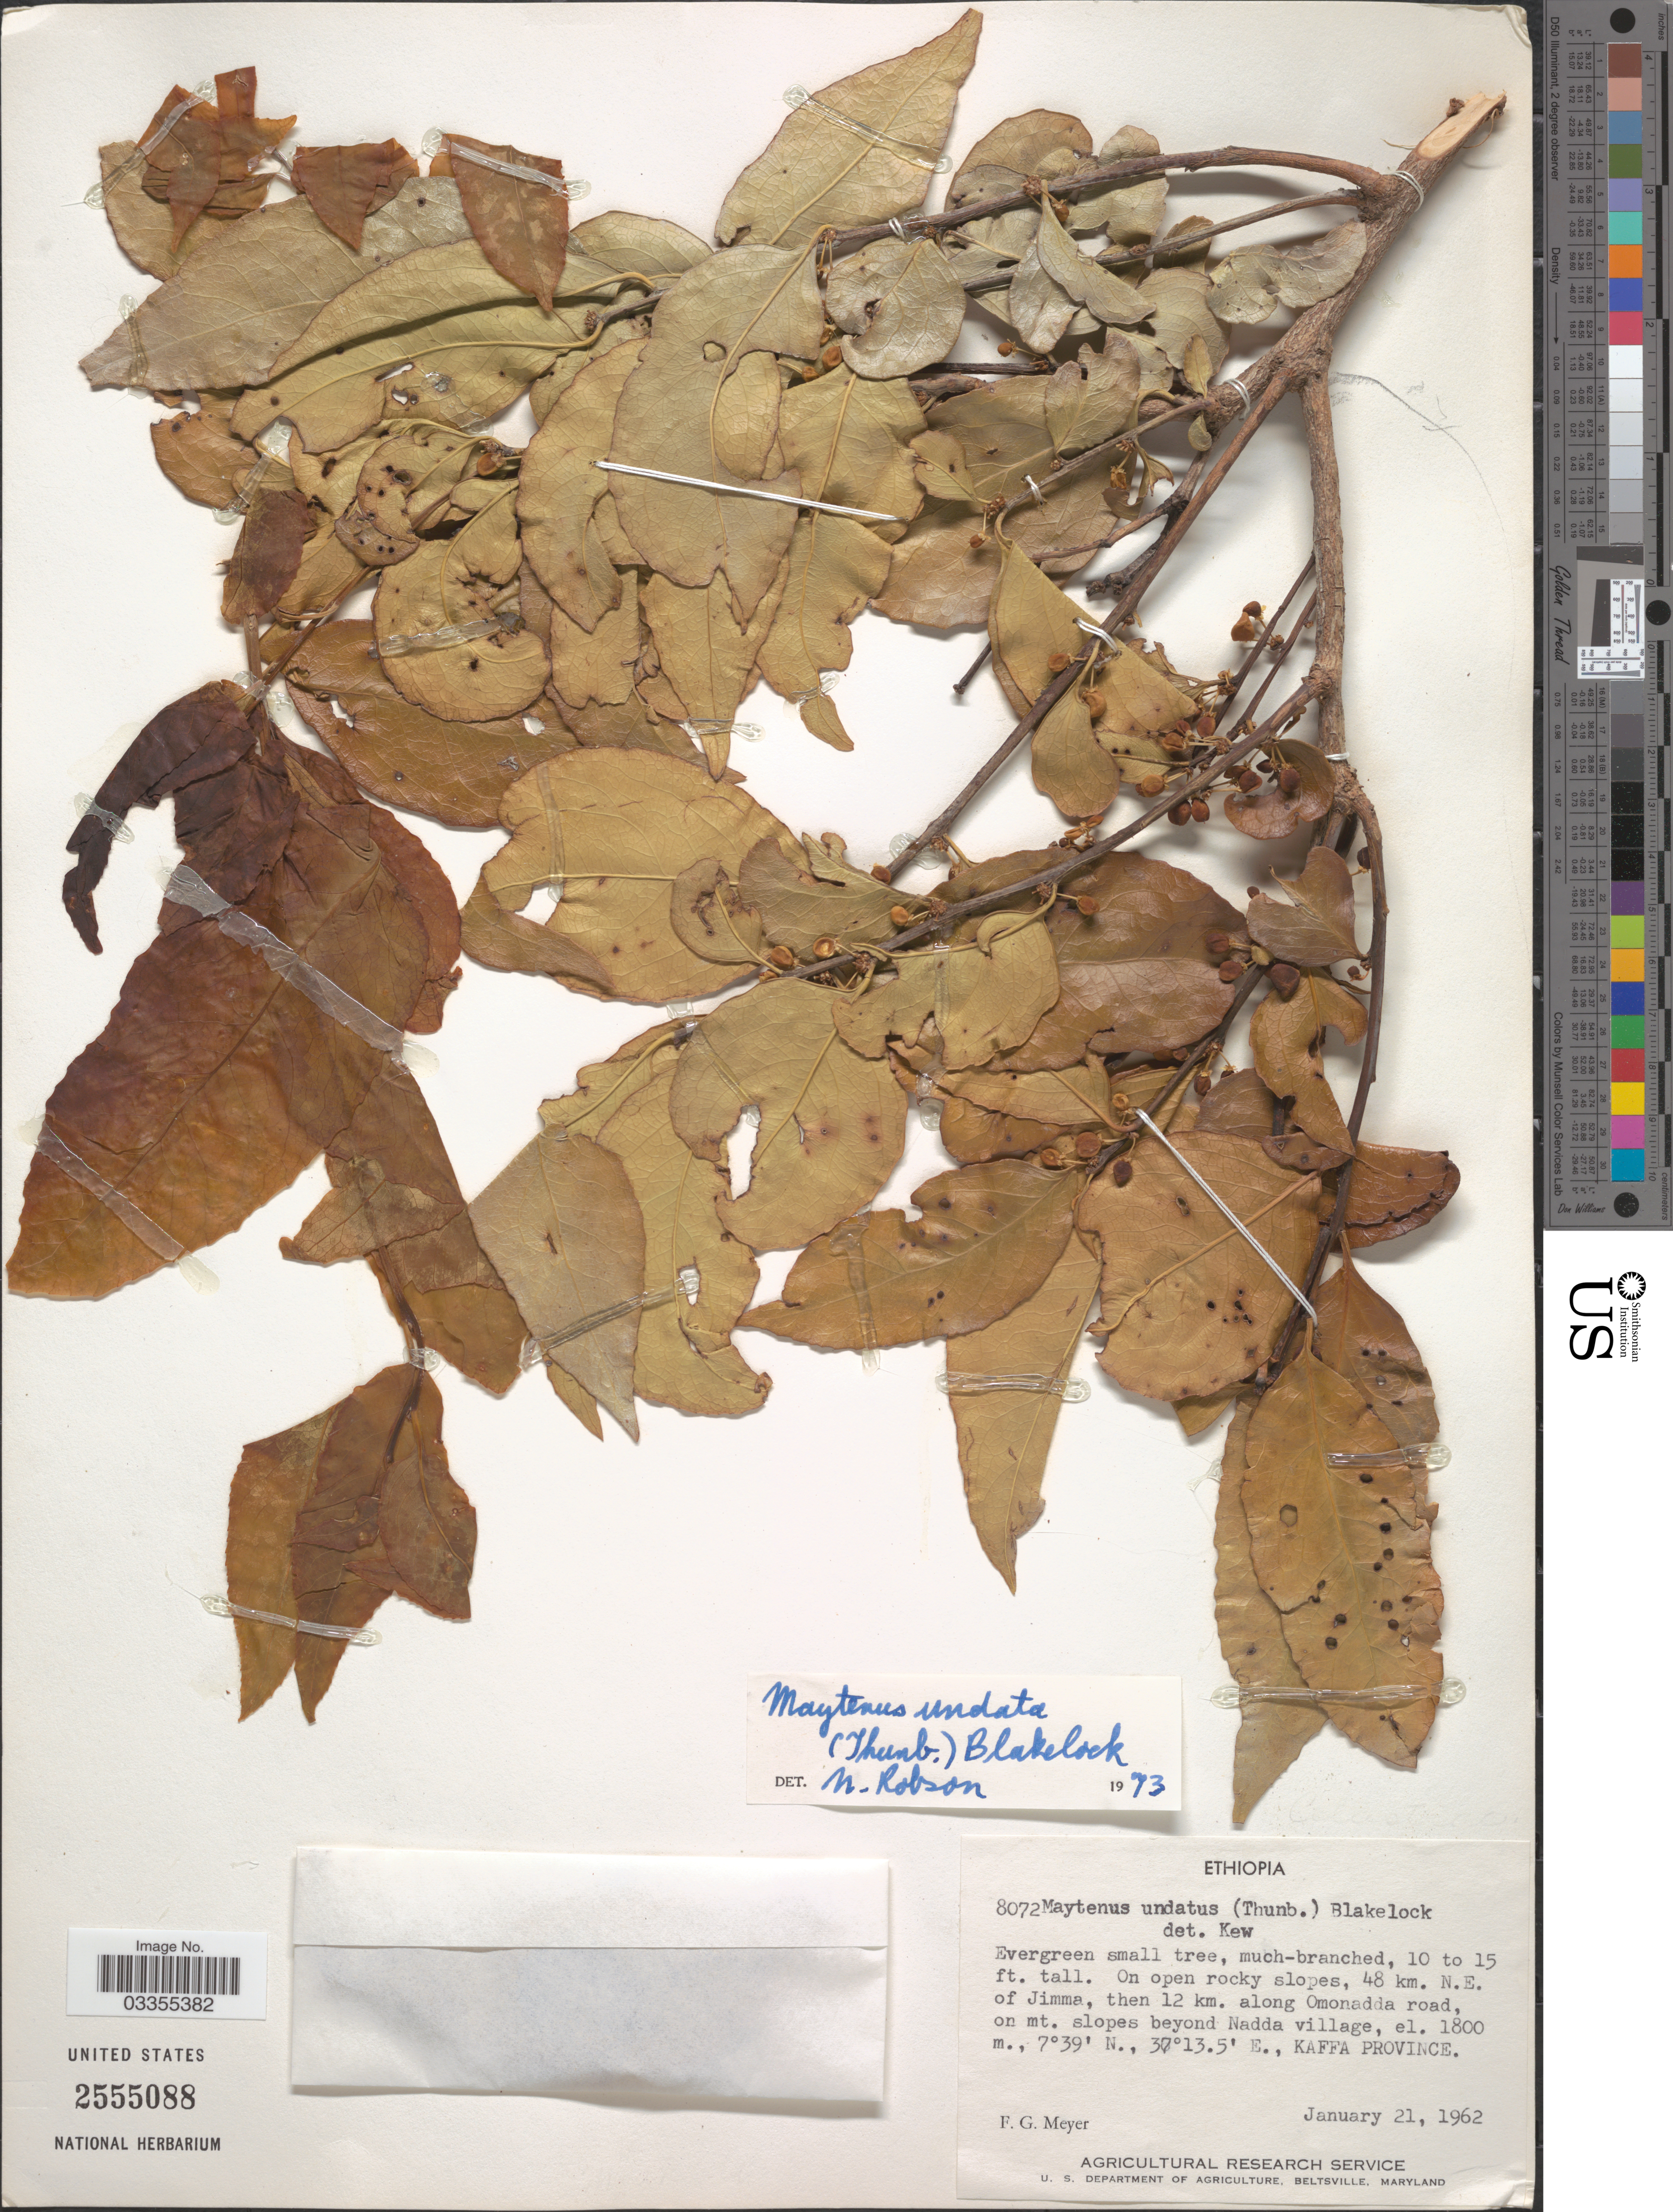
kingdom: Plantae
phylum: Tracheophyta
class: Magnoliopsida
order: Celastrales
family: Celastraceae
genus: Maytenus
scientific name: Maytenus undata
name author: (Thunb.) Blakelock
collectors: F. G. Meyer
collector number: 8072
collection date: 1962-01-21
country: Ethiopia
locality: On open rocky slopes, 48 km. N.E. of Jimma, then 12 km. along Omonadda road, on mt. slopes beyond Nadda village. Kaffa Province.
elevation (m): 1800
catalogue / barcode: US 2555088